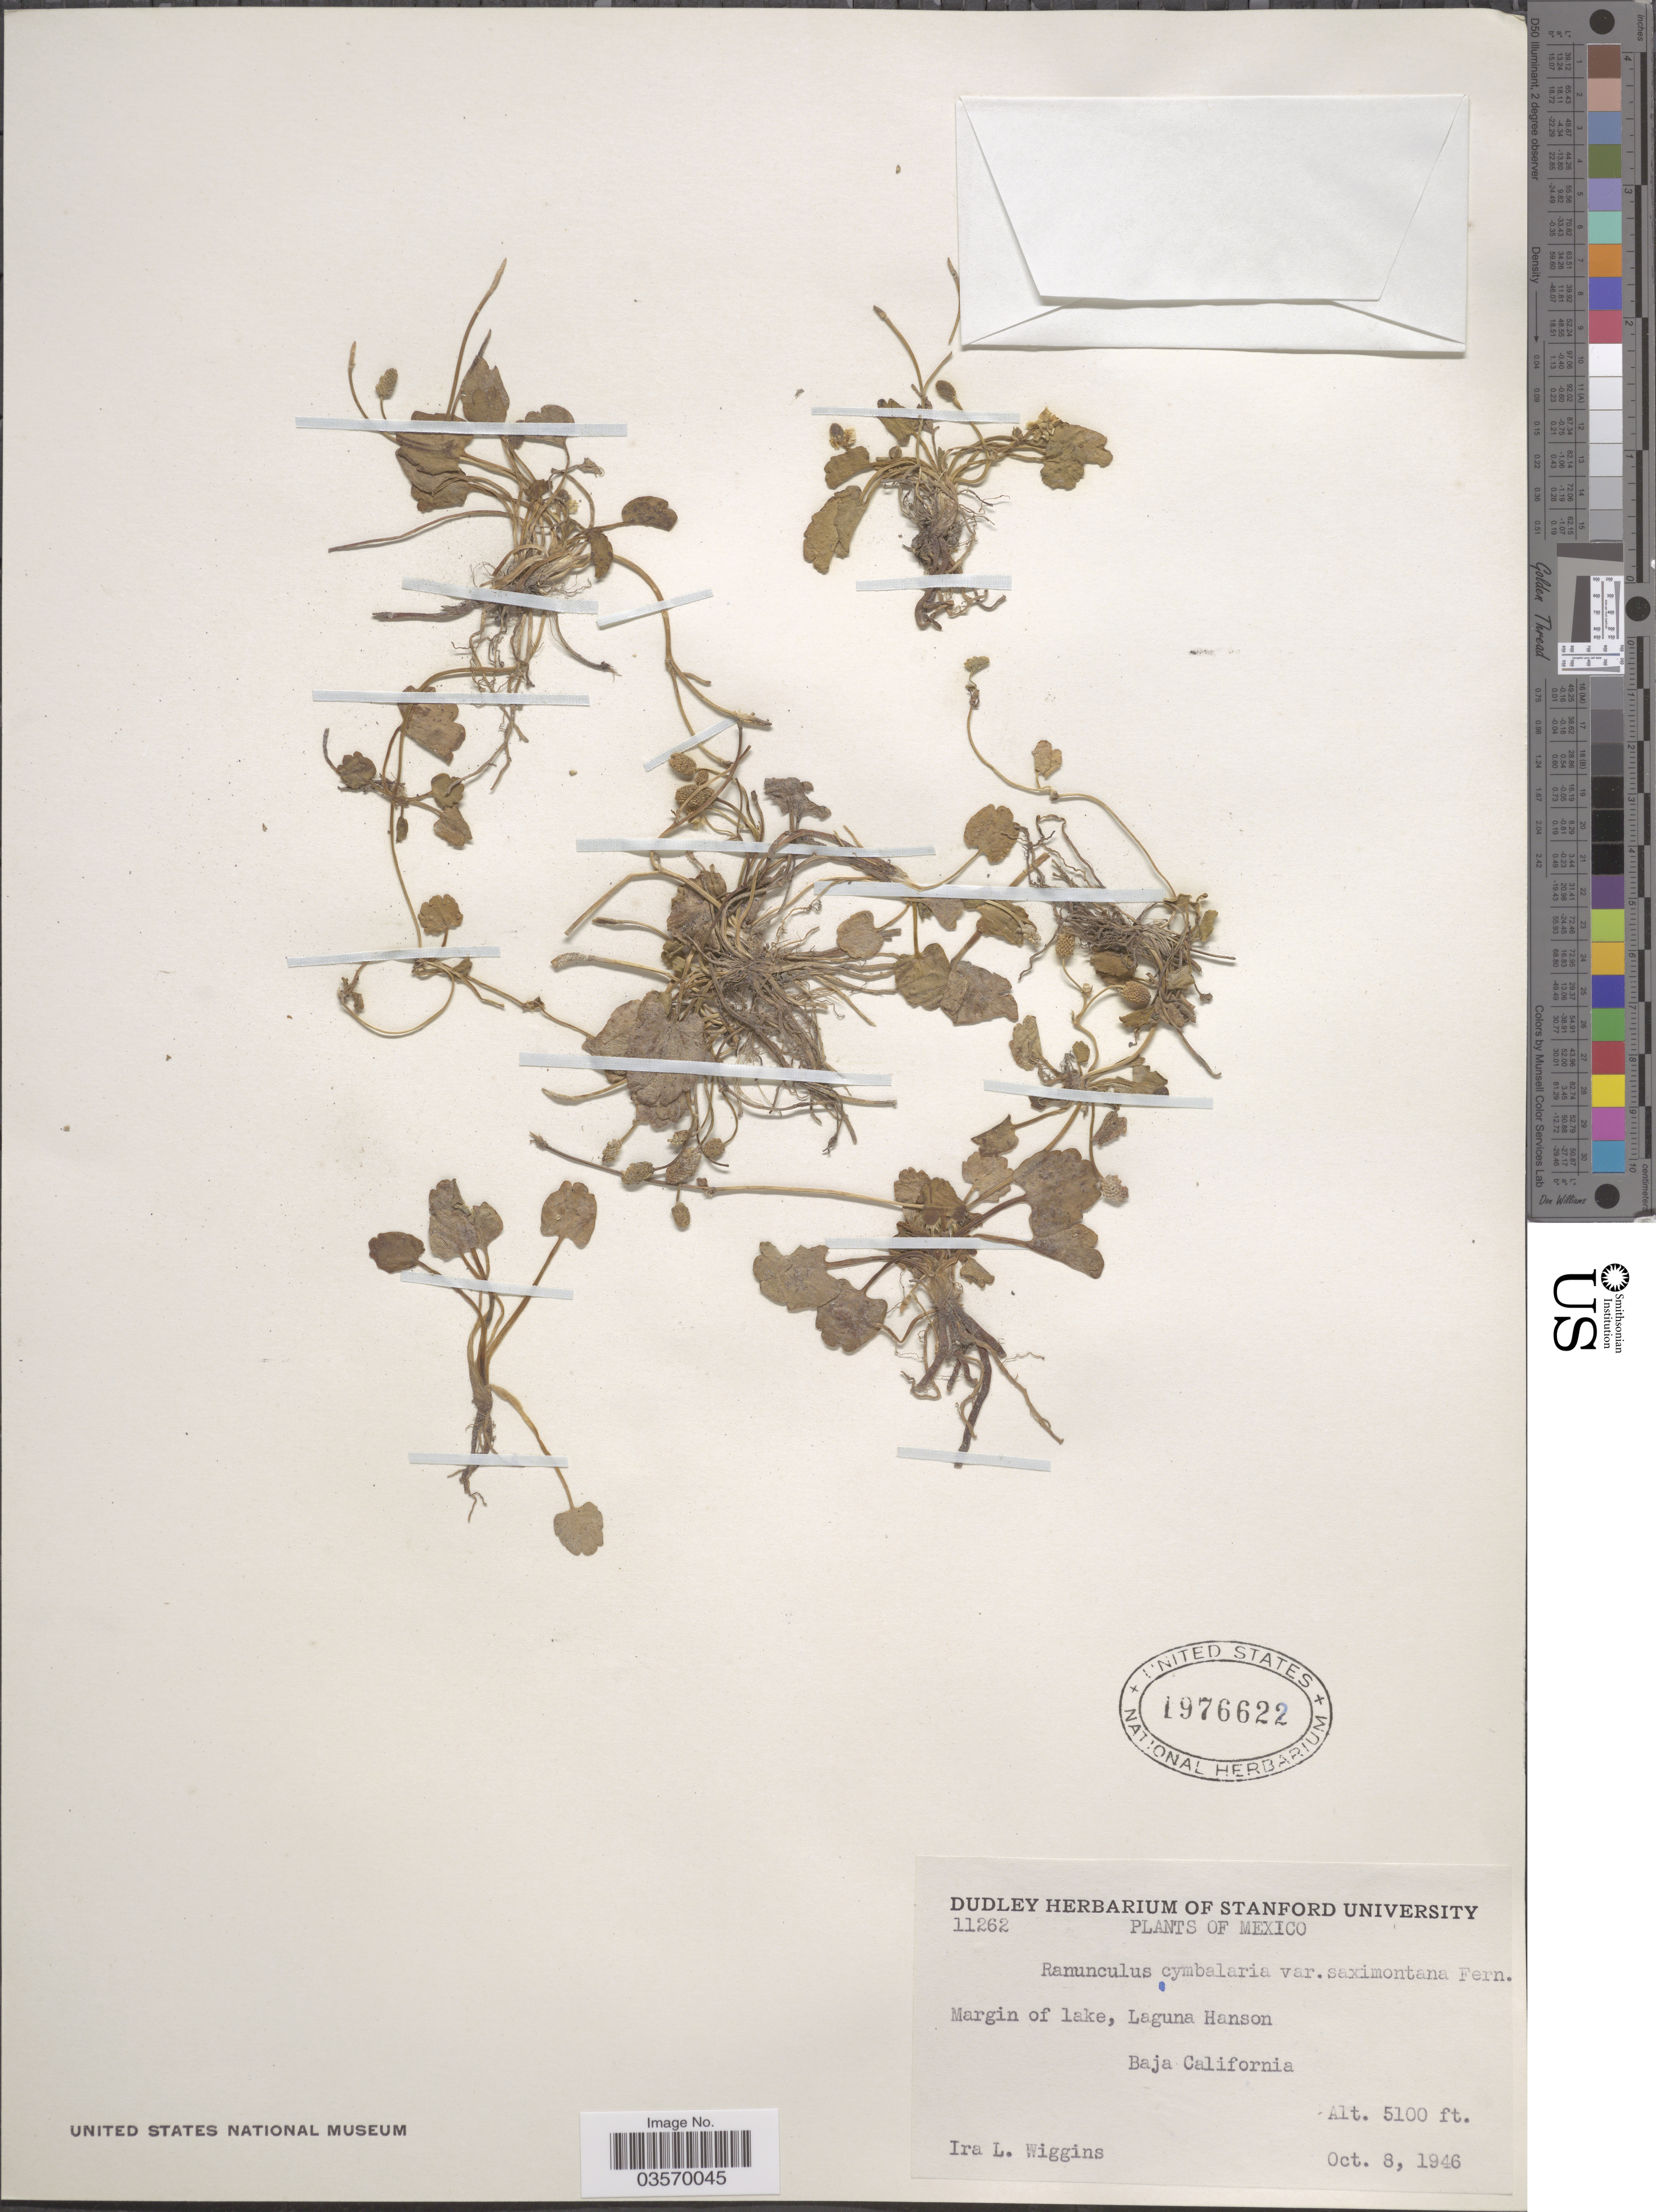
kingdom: Plantae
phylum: Tracheophyta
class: Magnoliopsida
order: Ranunculales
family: Ranunculaceae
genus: Halerpestes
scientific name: Halerpestes cymbalaria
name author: (Pursh) Greene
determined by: Strong, M. T., (US), Smithsonian Institution - National Museum of Natural History (UNITED STATES)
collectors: I. L. Wiggins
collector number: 11262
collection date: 1946-10-08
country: Mexico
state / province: Baja California Norte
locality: Margin of lake, Laguna Hanson.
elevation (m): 1554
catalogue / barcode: US 1976622